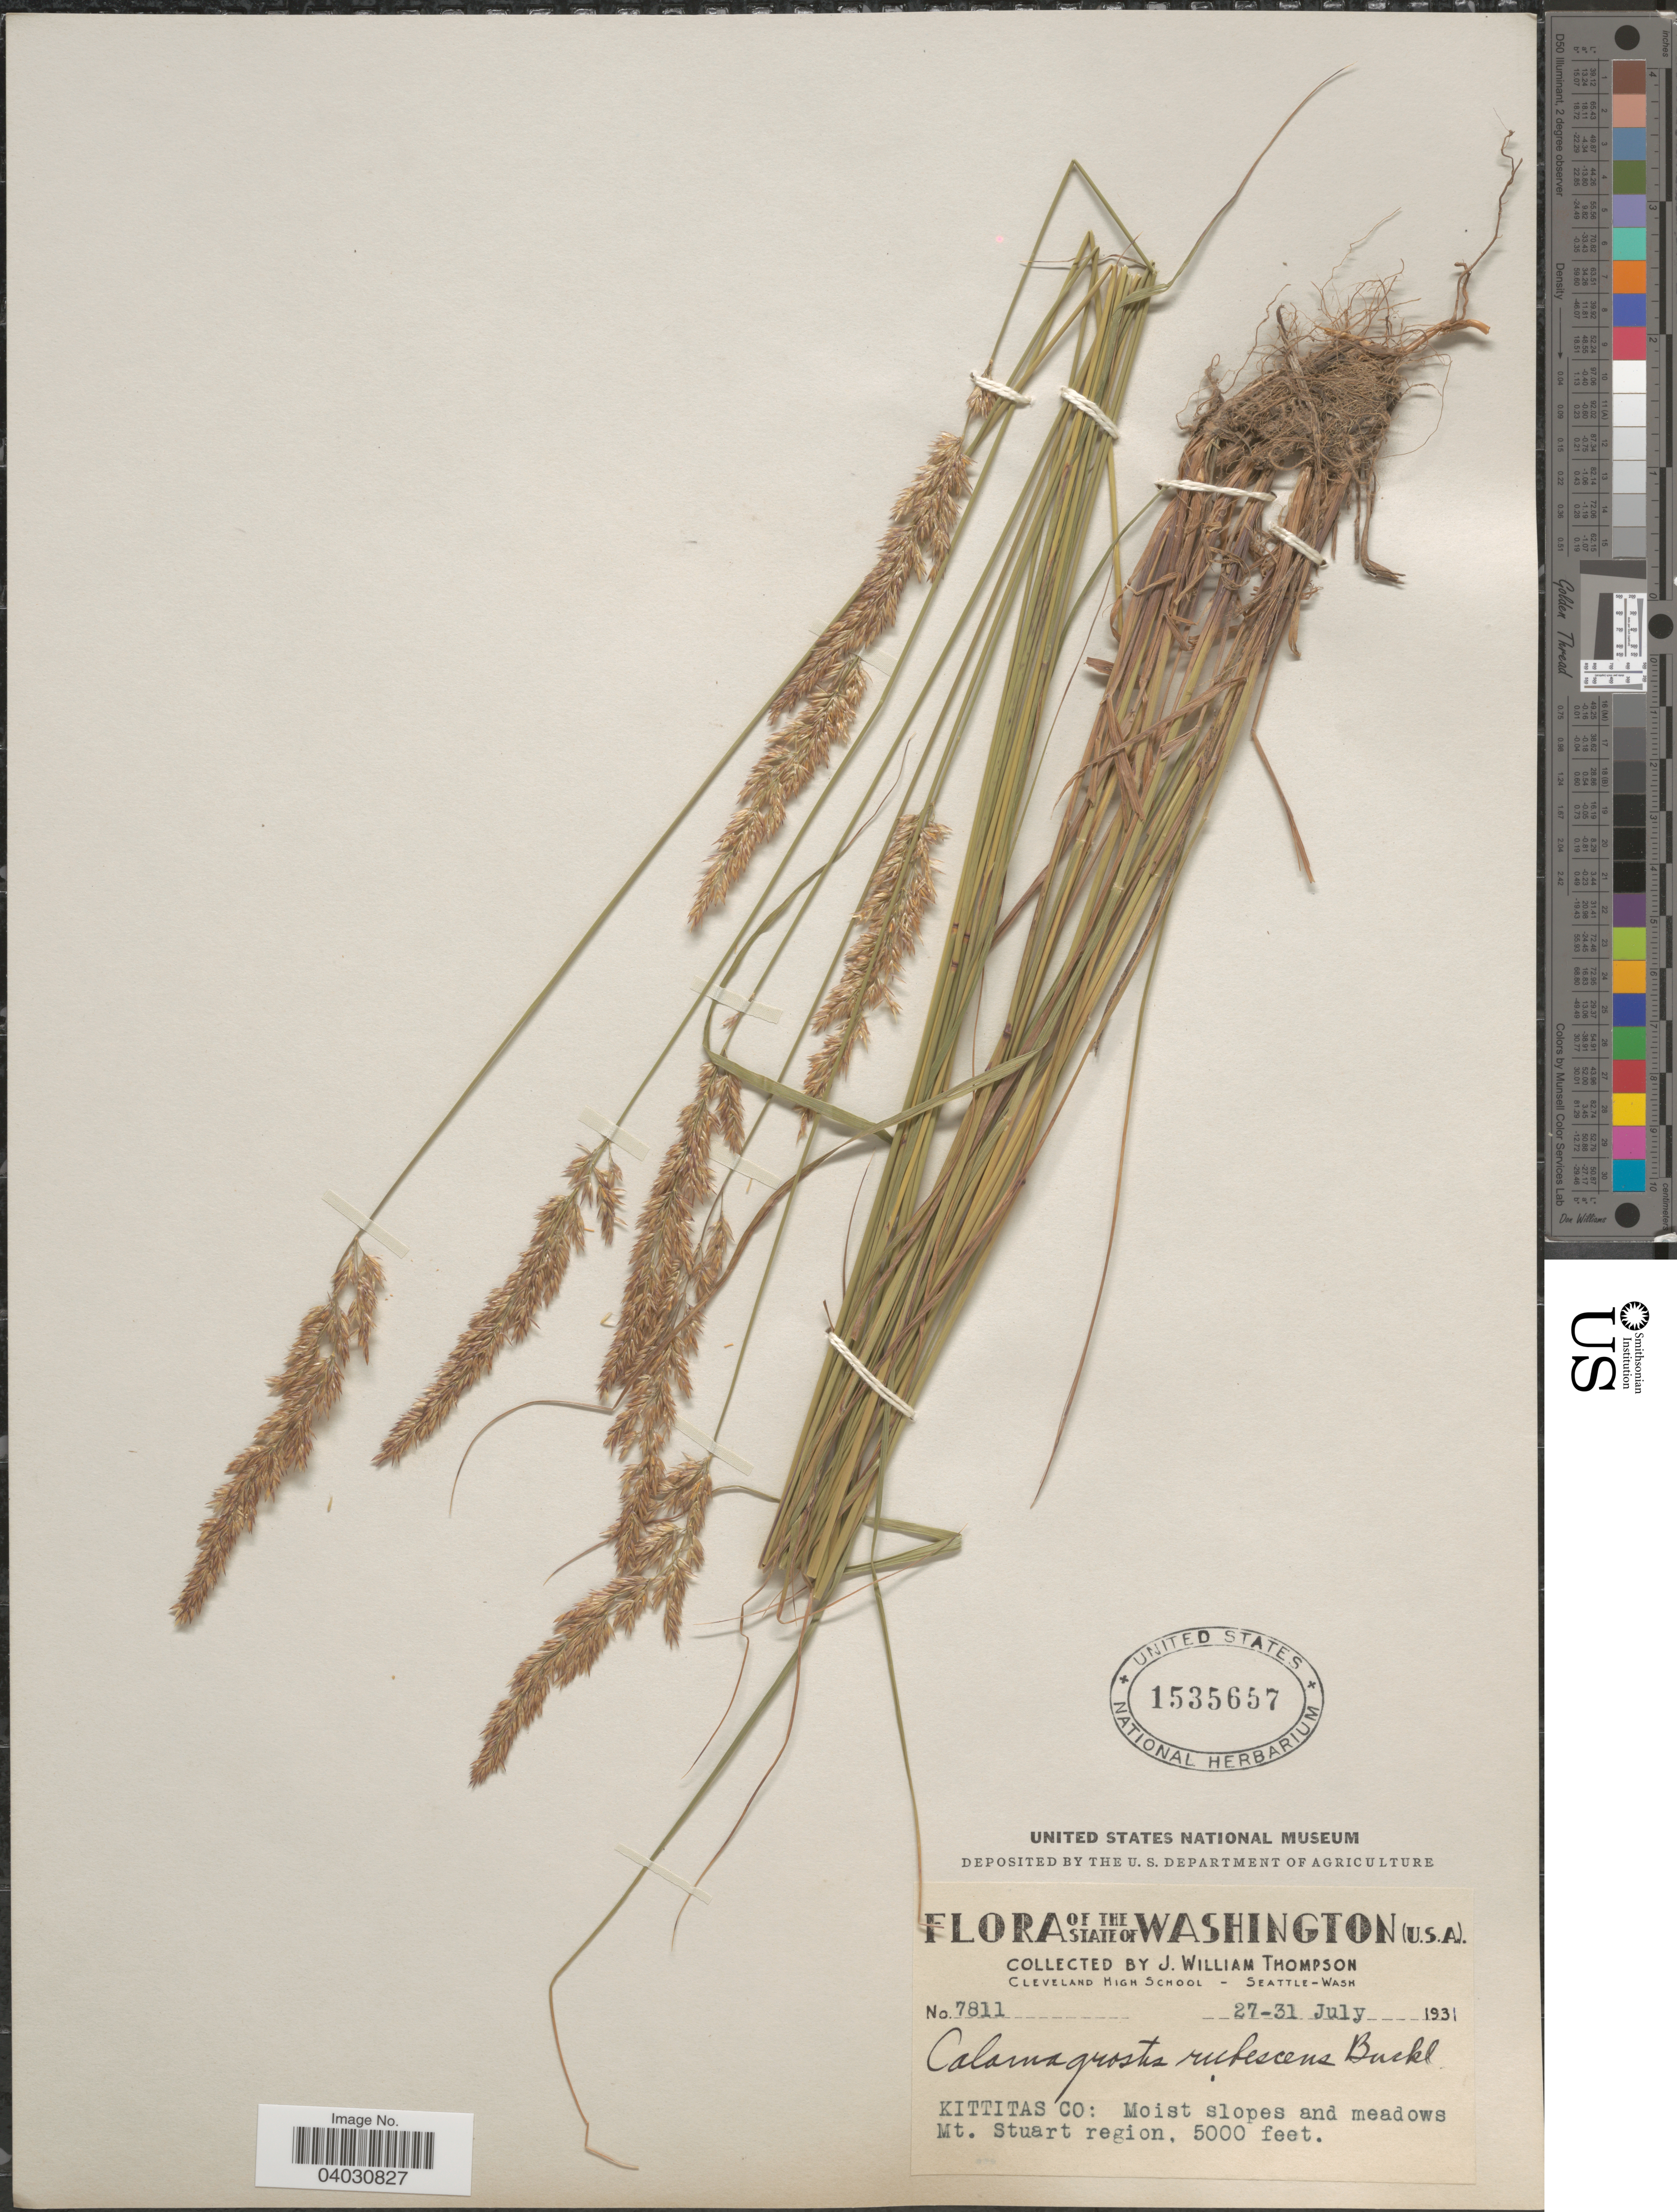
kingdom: Plantae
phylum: Tracheophyta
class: Liliopsida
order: Poales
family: Poaceae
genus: Calamagrostis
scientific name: Calamagrostis rubescens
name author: Buckley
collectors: J. W. Thompson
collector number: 7811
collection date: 1931-07-27/1931-07-31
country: United States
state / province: Washington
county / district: Kittitas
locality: Kittitas Co: Moist slopes and meadows Mt. Stuart region.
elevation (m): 1524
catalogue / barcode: US 1535657